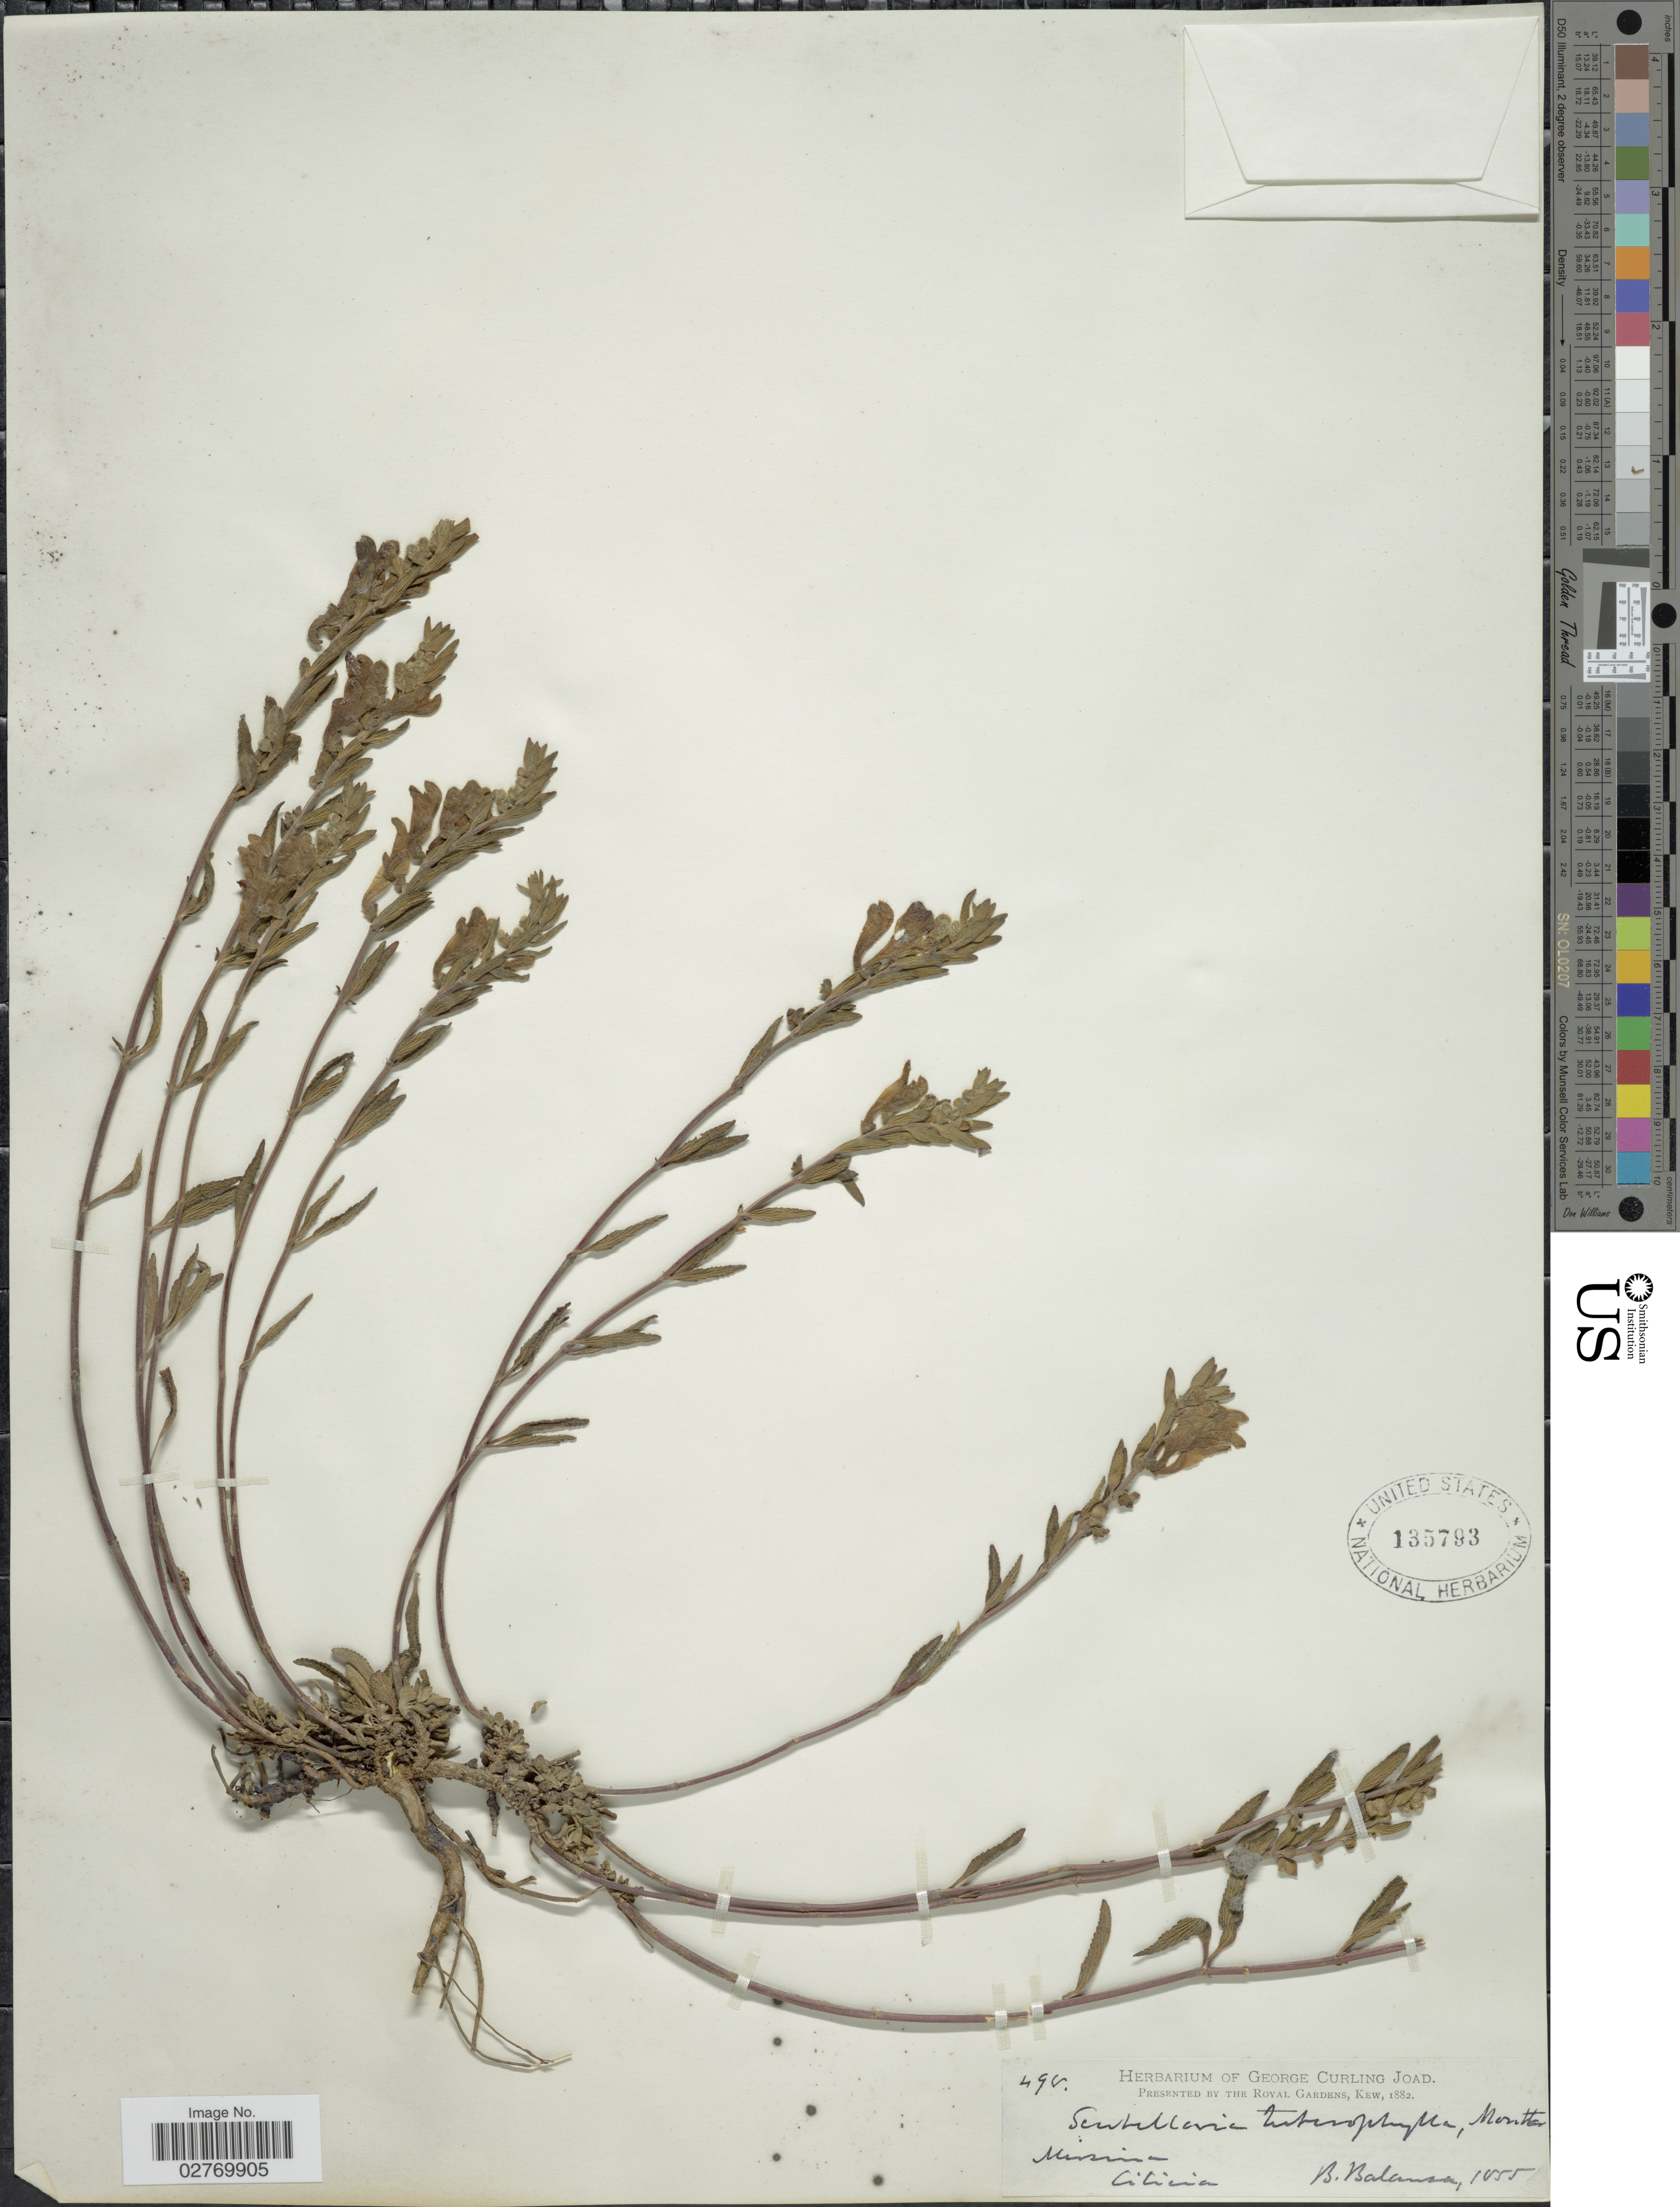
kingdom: Plantae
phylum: Tracheophyta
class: Magnoliopsida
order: Lamiales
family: Lamiaceae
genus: Scutellaria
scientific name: Scutellaria heterophylla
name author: Montbret & Aucher ex Benth.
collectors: B. Balansa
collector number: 492*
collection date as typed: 1055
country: Turkey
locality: Mirsina. Cilicia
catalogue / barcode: US 135793